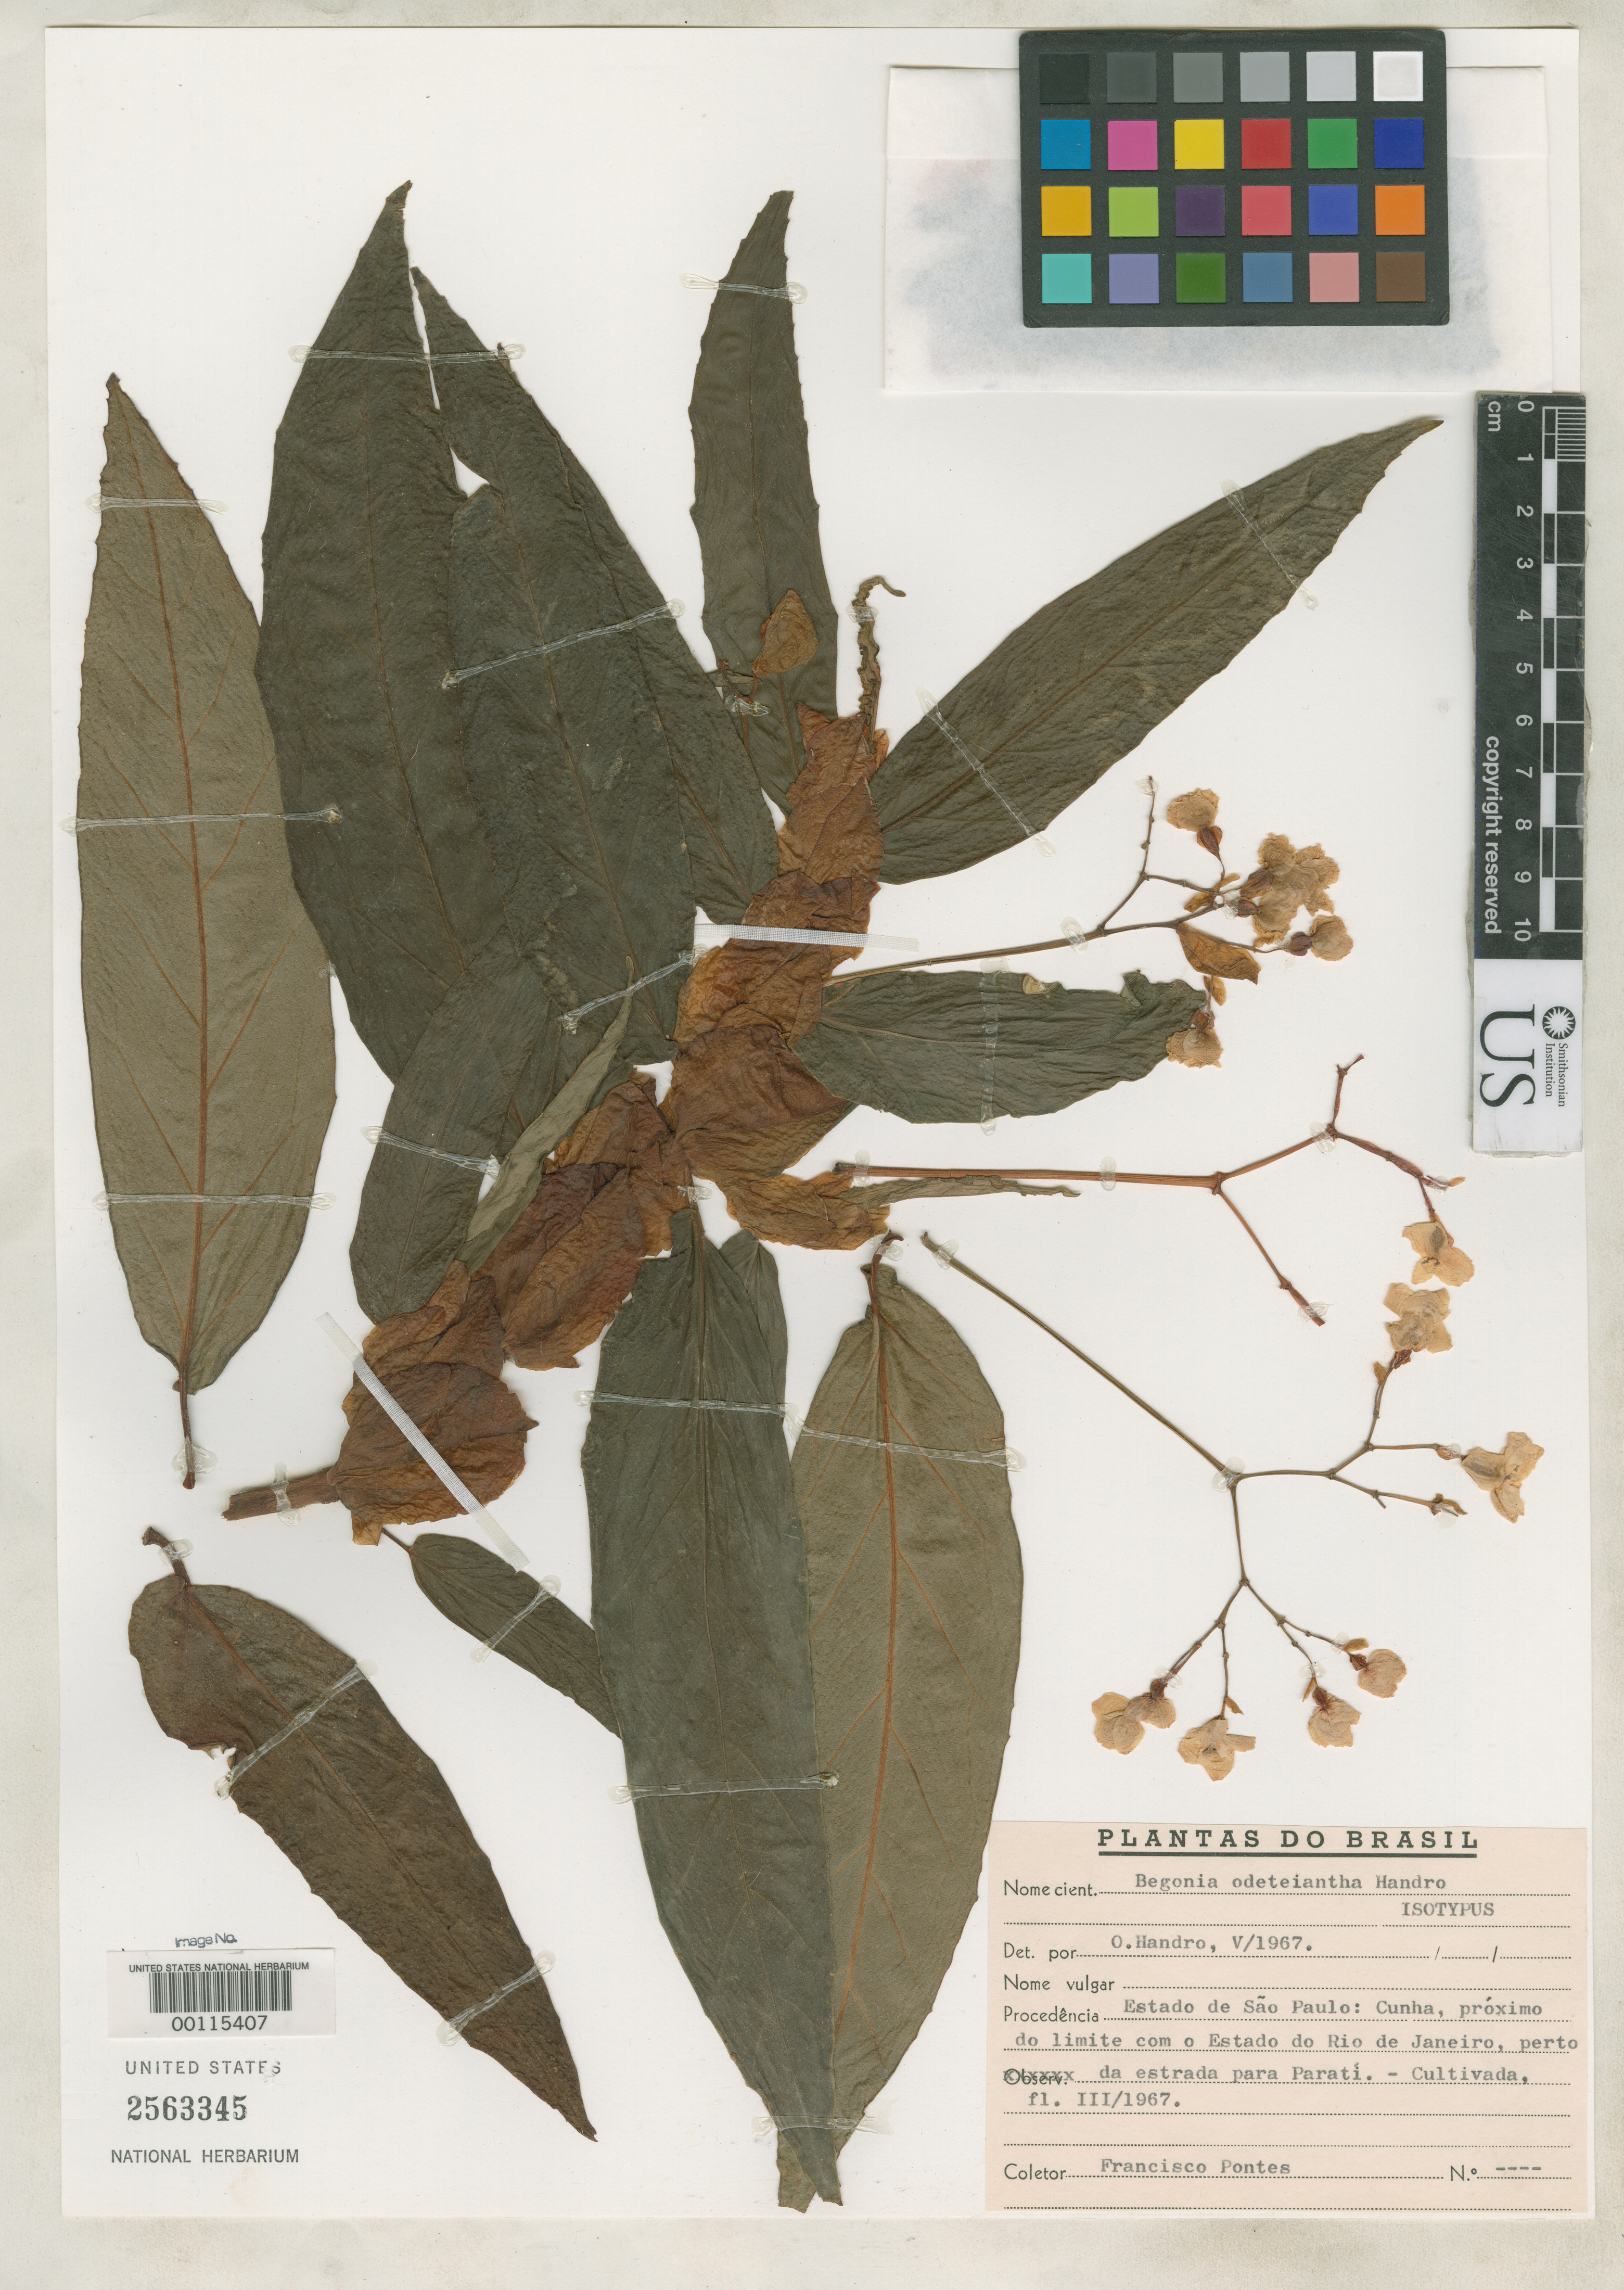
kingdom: Plantae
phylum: Tracheophyta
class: Magnoliopsida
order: Cucurbitales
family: Begoniaceae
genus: Begonia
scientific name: Begonia odeteiantha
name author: Handro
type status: Isotype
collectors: F. Pontes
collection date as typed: Mar 1967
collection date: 1967-03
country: Brazil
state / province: São Paulo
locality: Cunha; (cultivated material).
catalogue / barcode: US 2563345